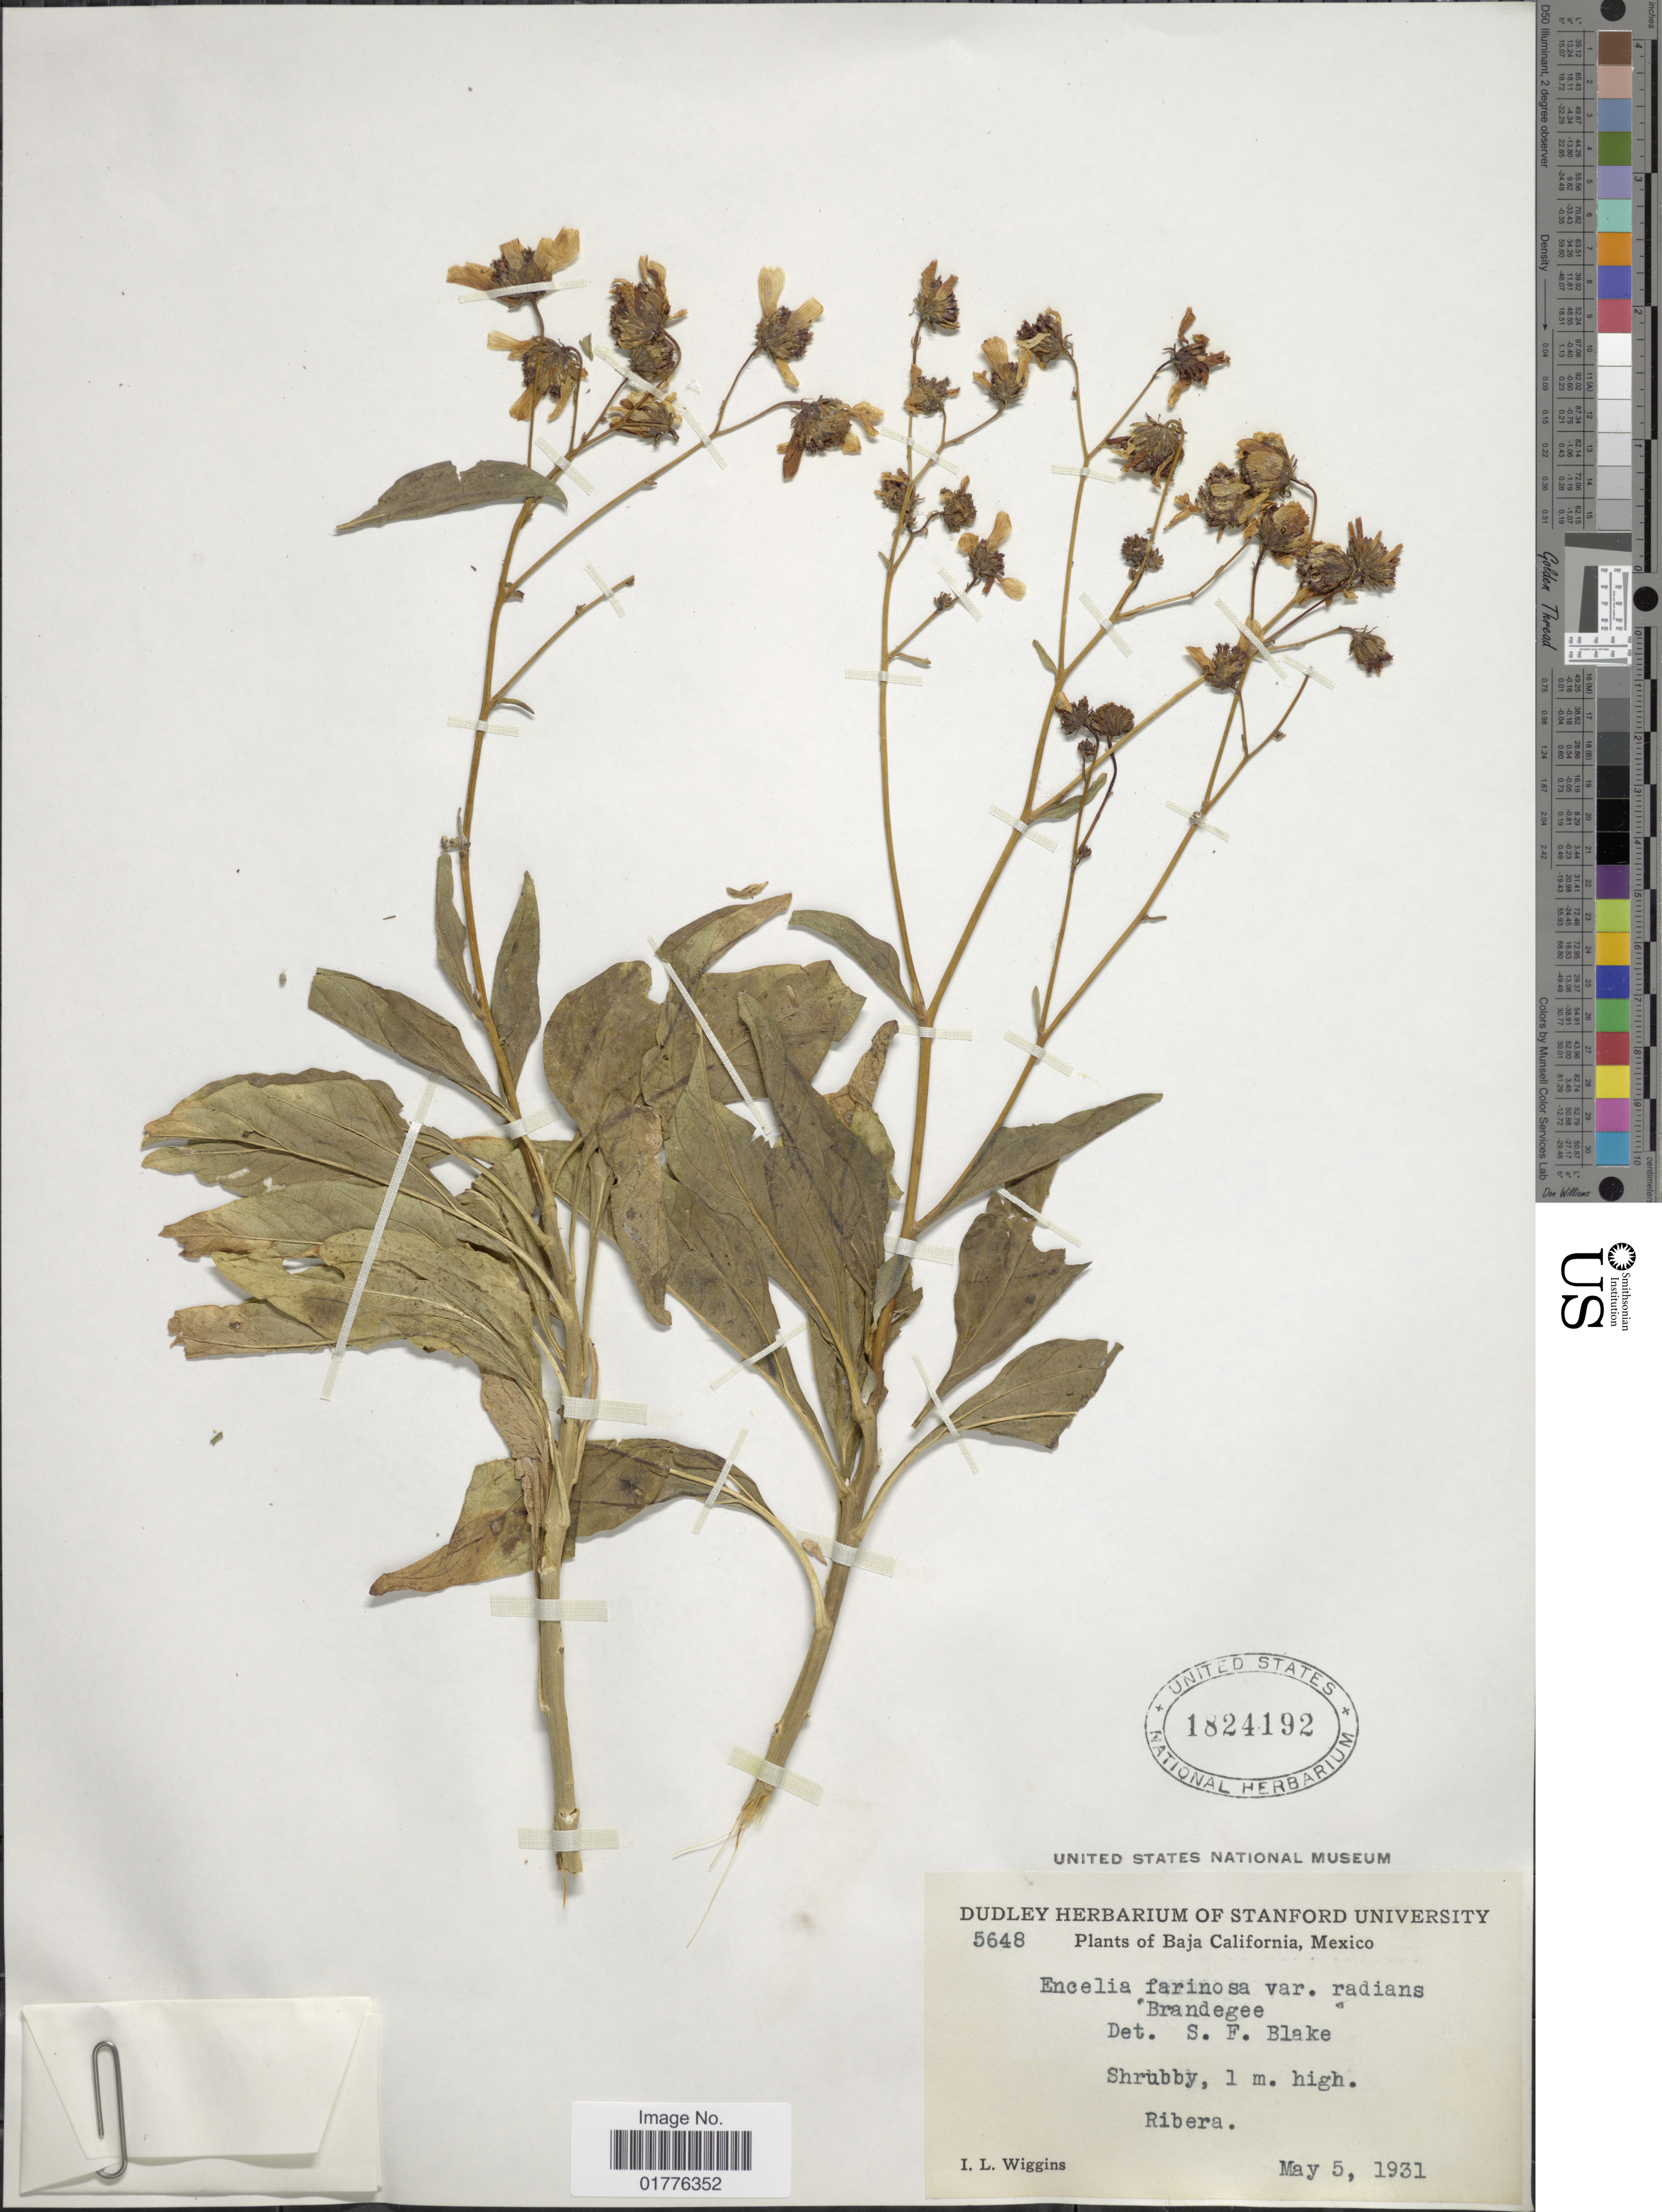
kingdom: Plantae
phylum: Tracheophyta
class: Magnoliopsida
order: Asterales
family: Asteraceae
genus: Encelia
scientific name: Encelia farinosa var. radians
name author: Brandegee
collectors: I. L. Wiggins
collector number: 5648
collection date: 1931-05-05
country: Mexico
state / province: Baja California Sur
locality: Ribera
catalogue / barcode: US 1824192